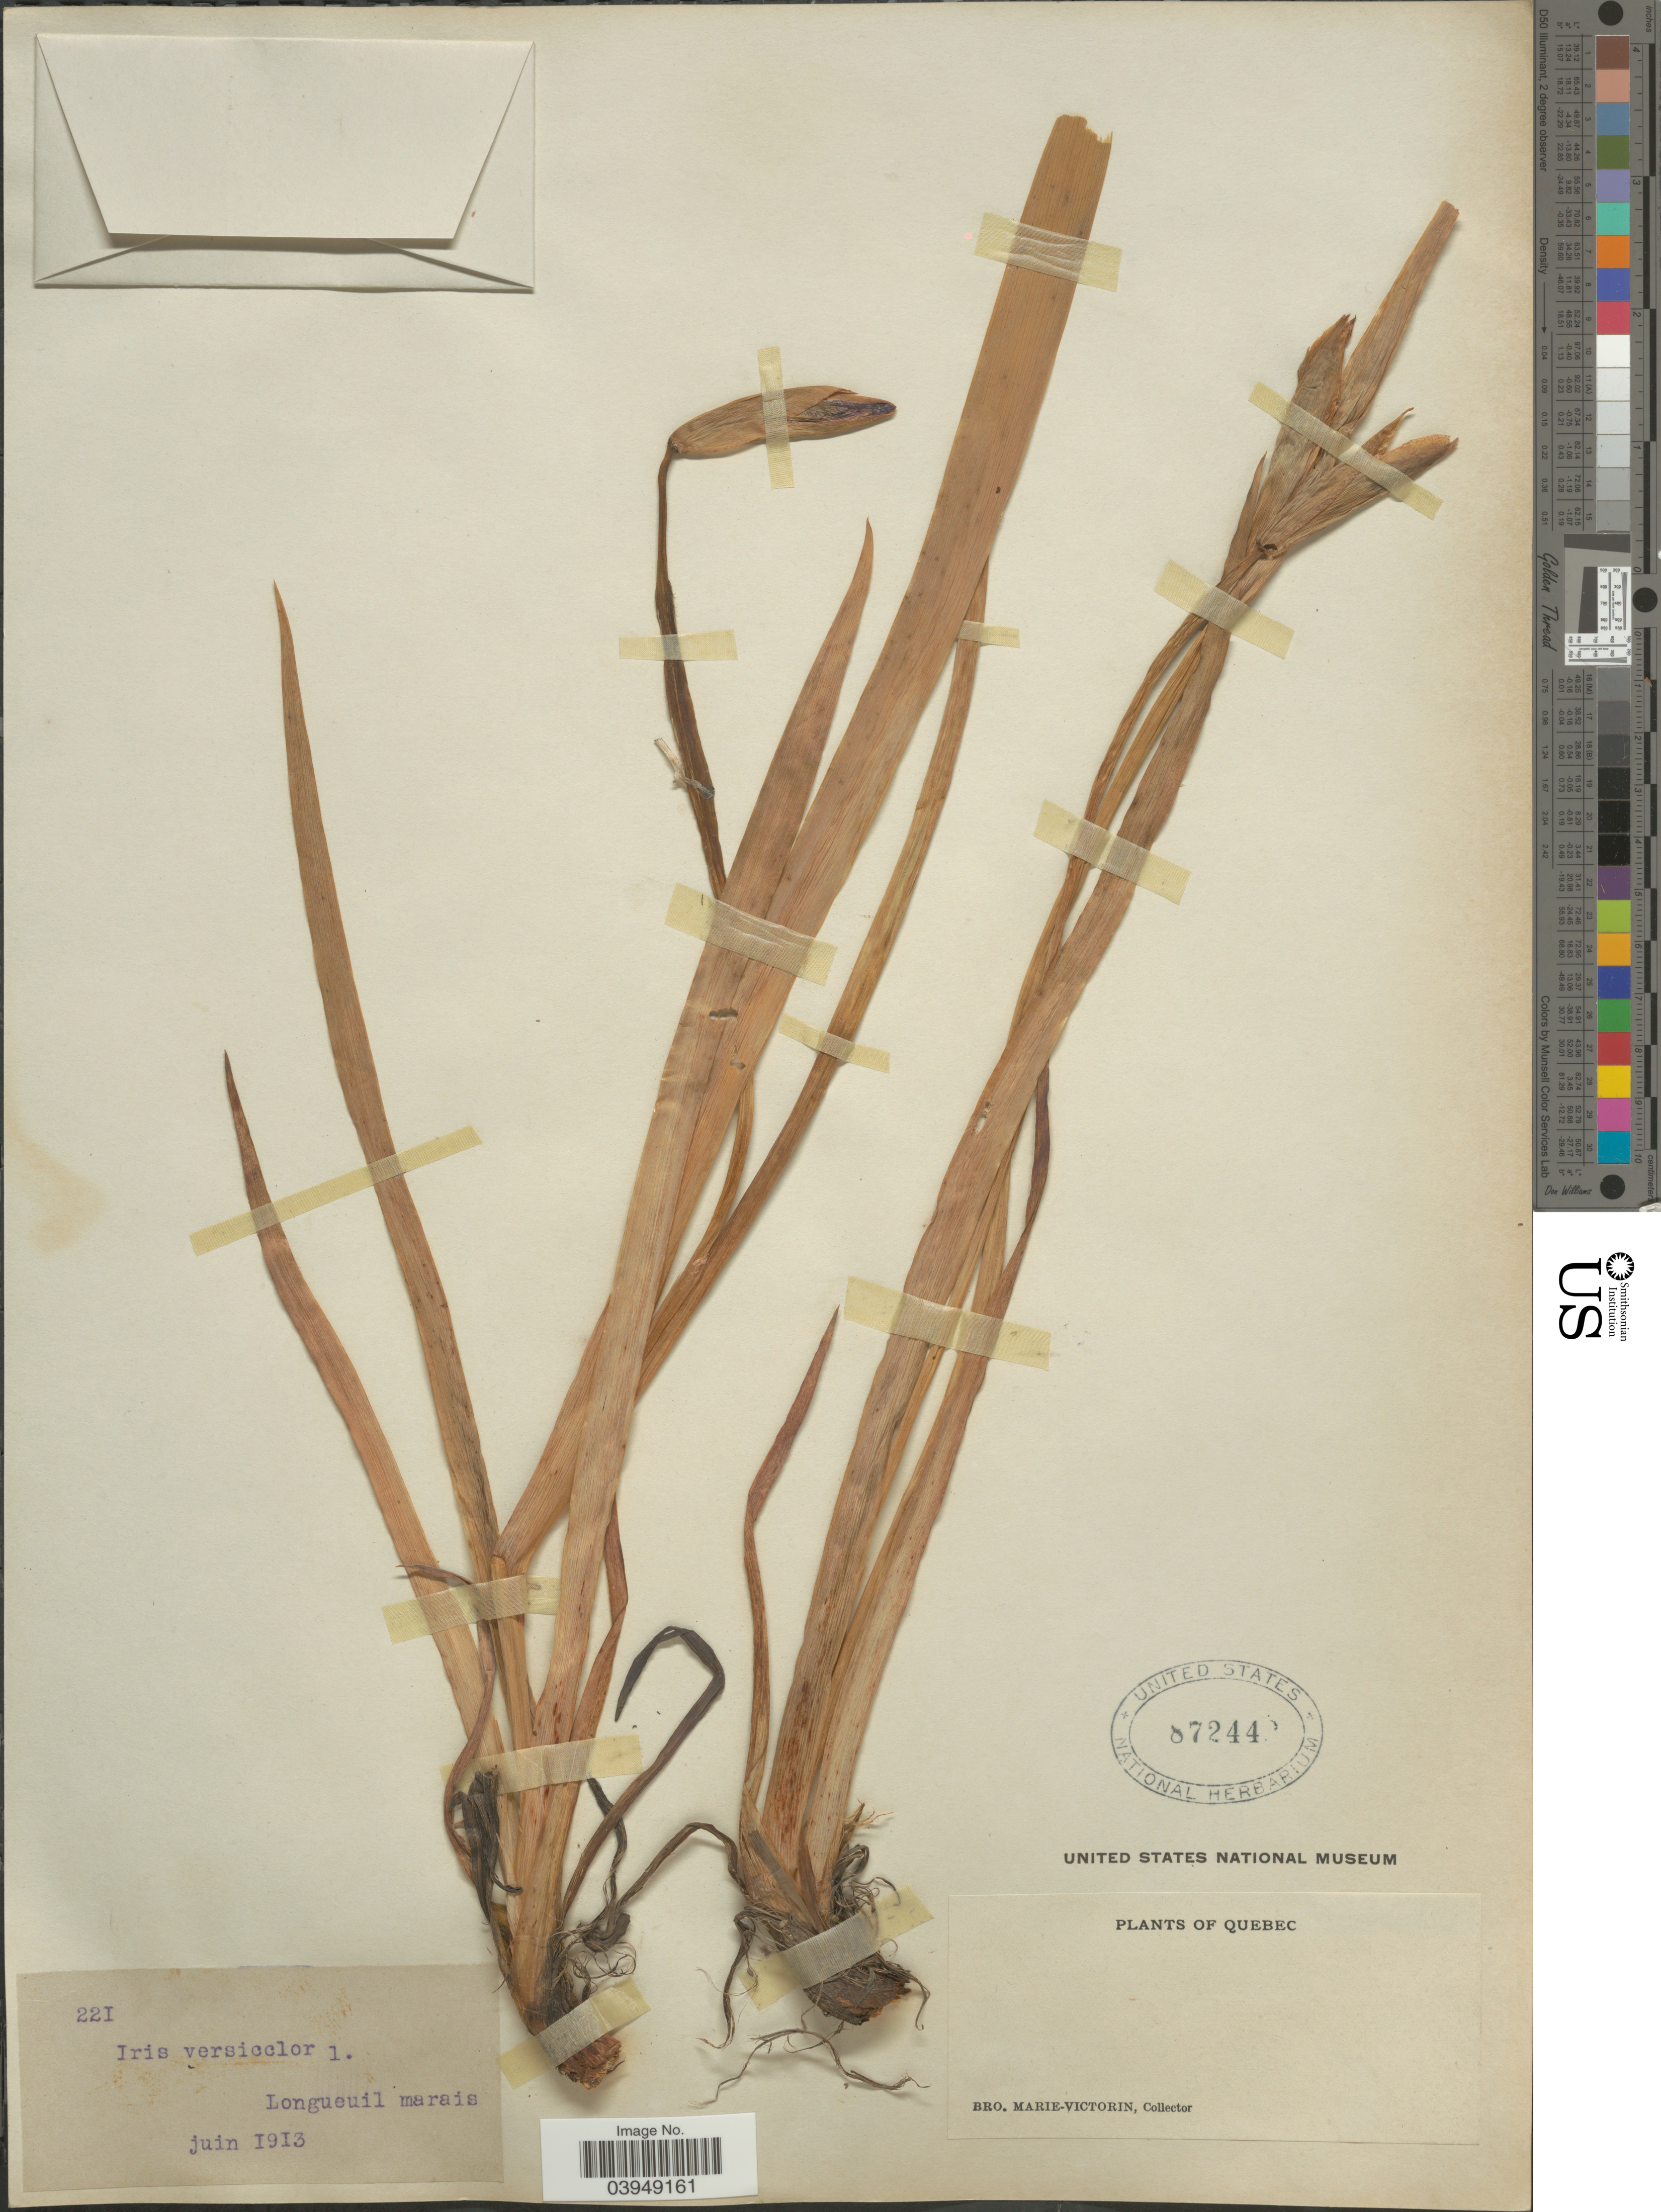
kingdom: Plantae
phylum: Tracheophyta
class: Liliopsida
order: Asparagales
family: Iridaceae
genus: Iris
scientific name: Iris versicolor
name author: L.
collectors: Fr. Marie-Victorin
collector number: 221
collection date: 1913-06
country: Canada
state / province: Quebec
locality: Longueuil marais.